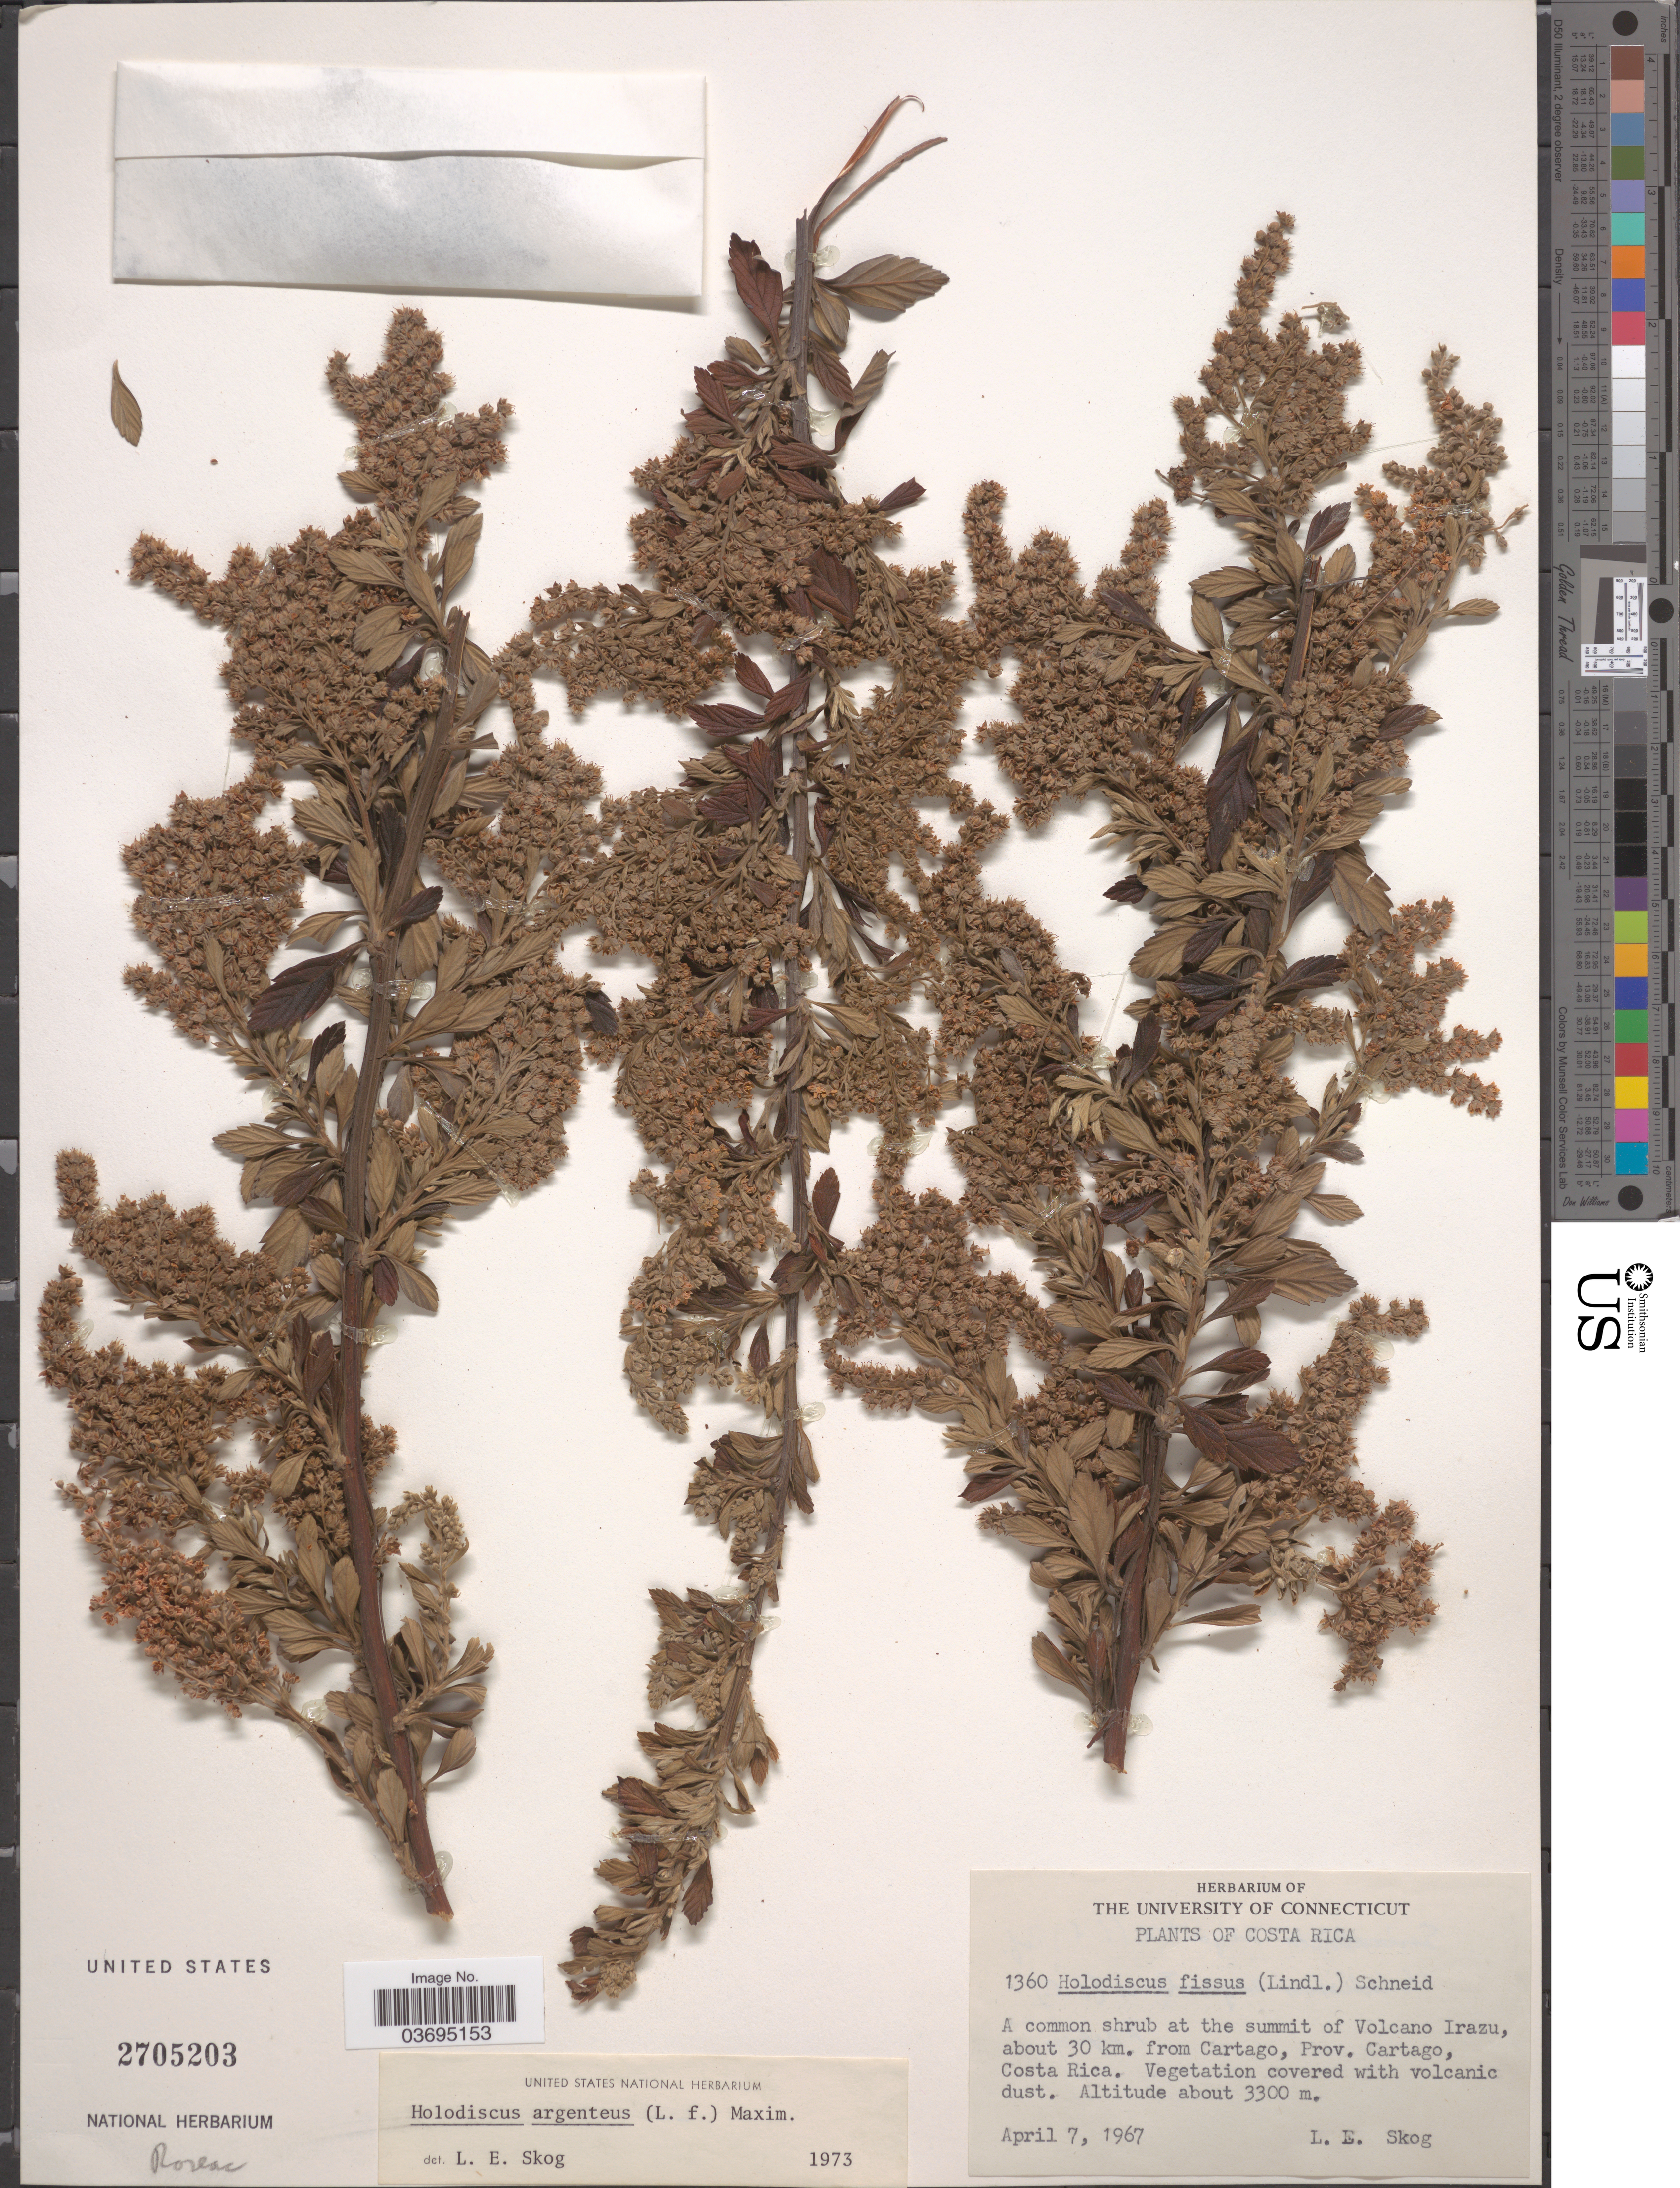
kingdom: Plantae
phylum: Tracheophyta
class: Magnoliopsida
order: Rosales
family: Rosaceae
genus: Holodiscus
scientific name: Holodiscus argenteus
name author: (L. f.) Maxim.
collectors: L. E. Skog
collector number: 1360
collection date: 1967-04-07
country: Costa Rica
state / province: Cartago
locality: Summit of Volcano Irazu, about 30 km. from Cartago.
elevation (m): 3300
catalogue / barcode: US 2705203